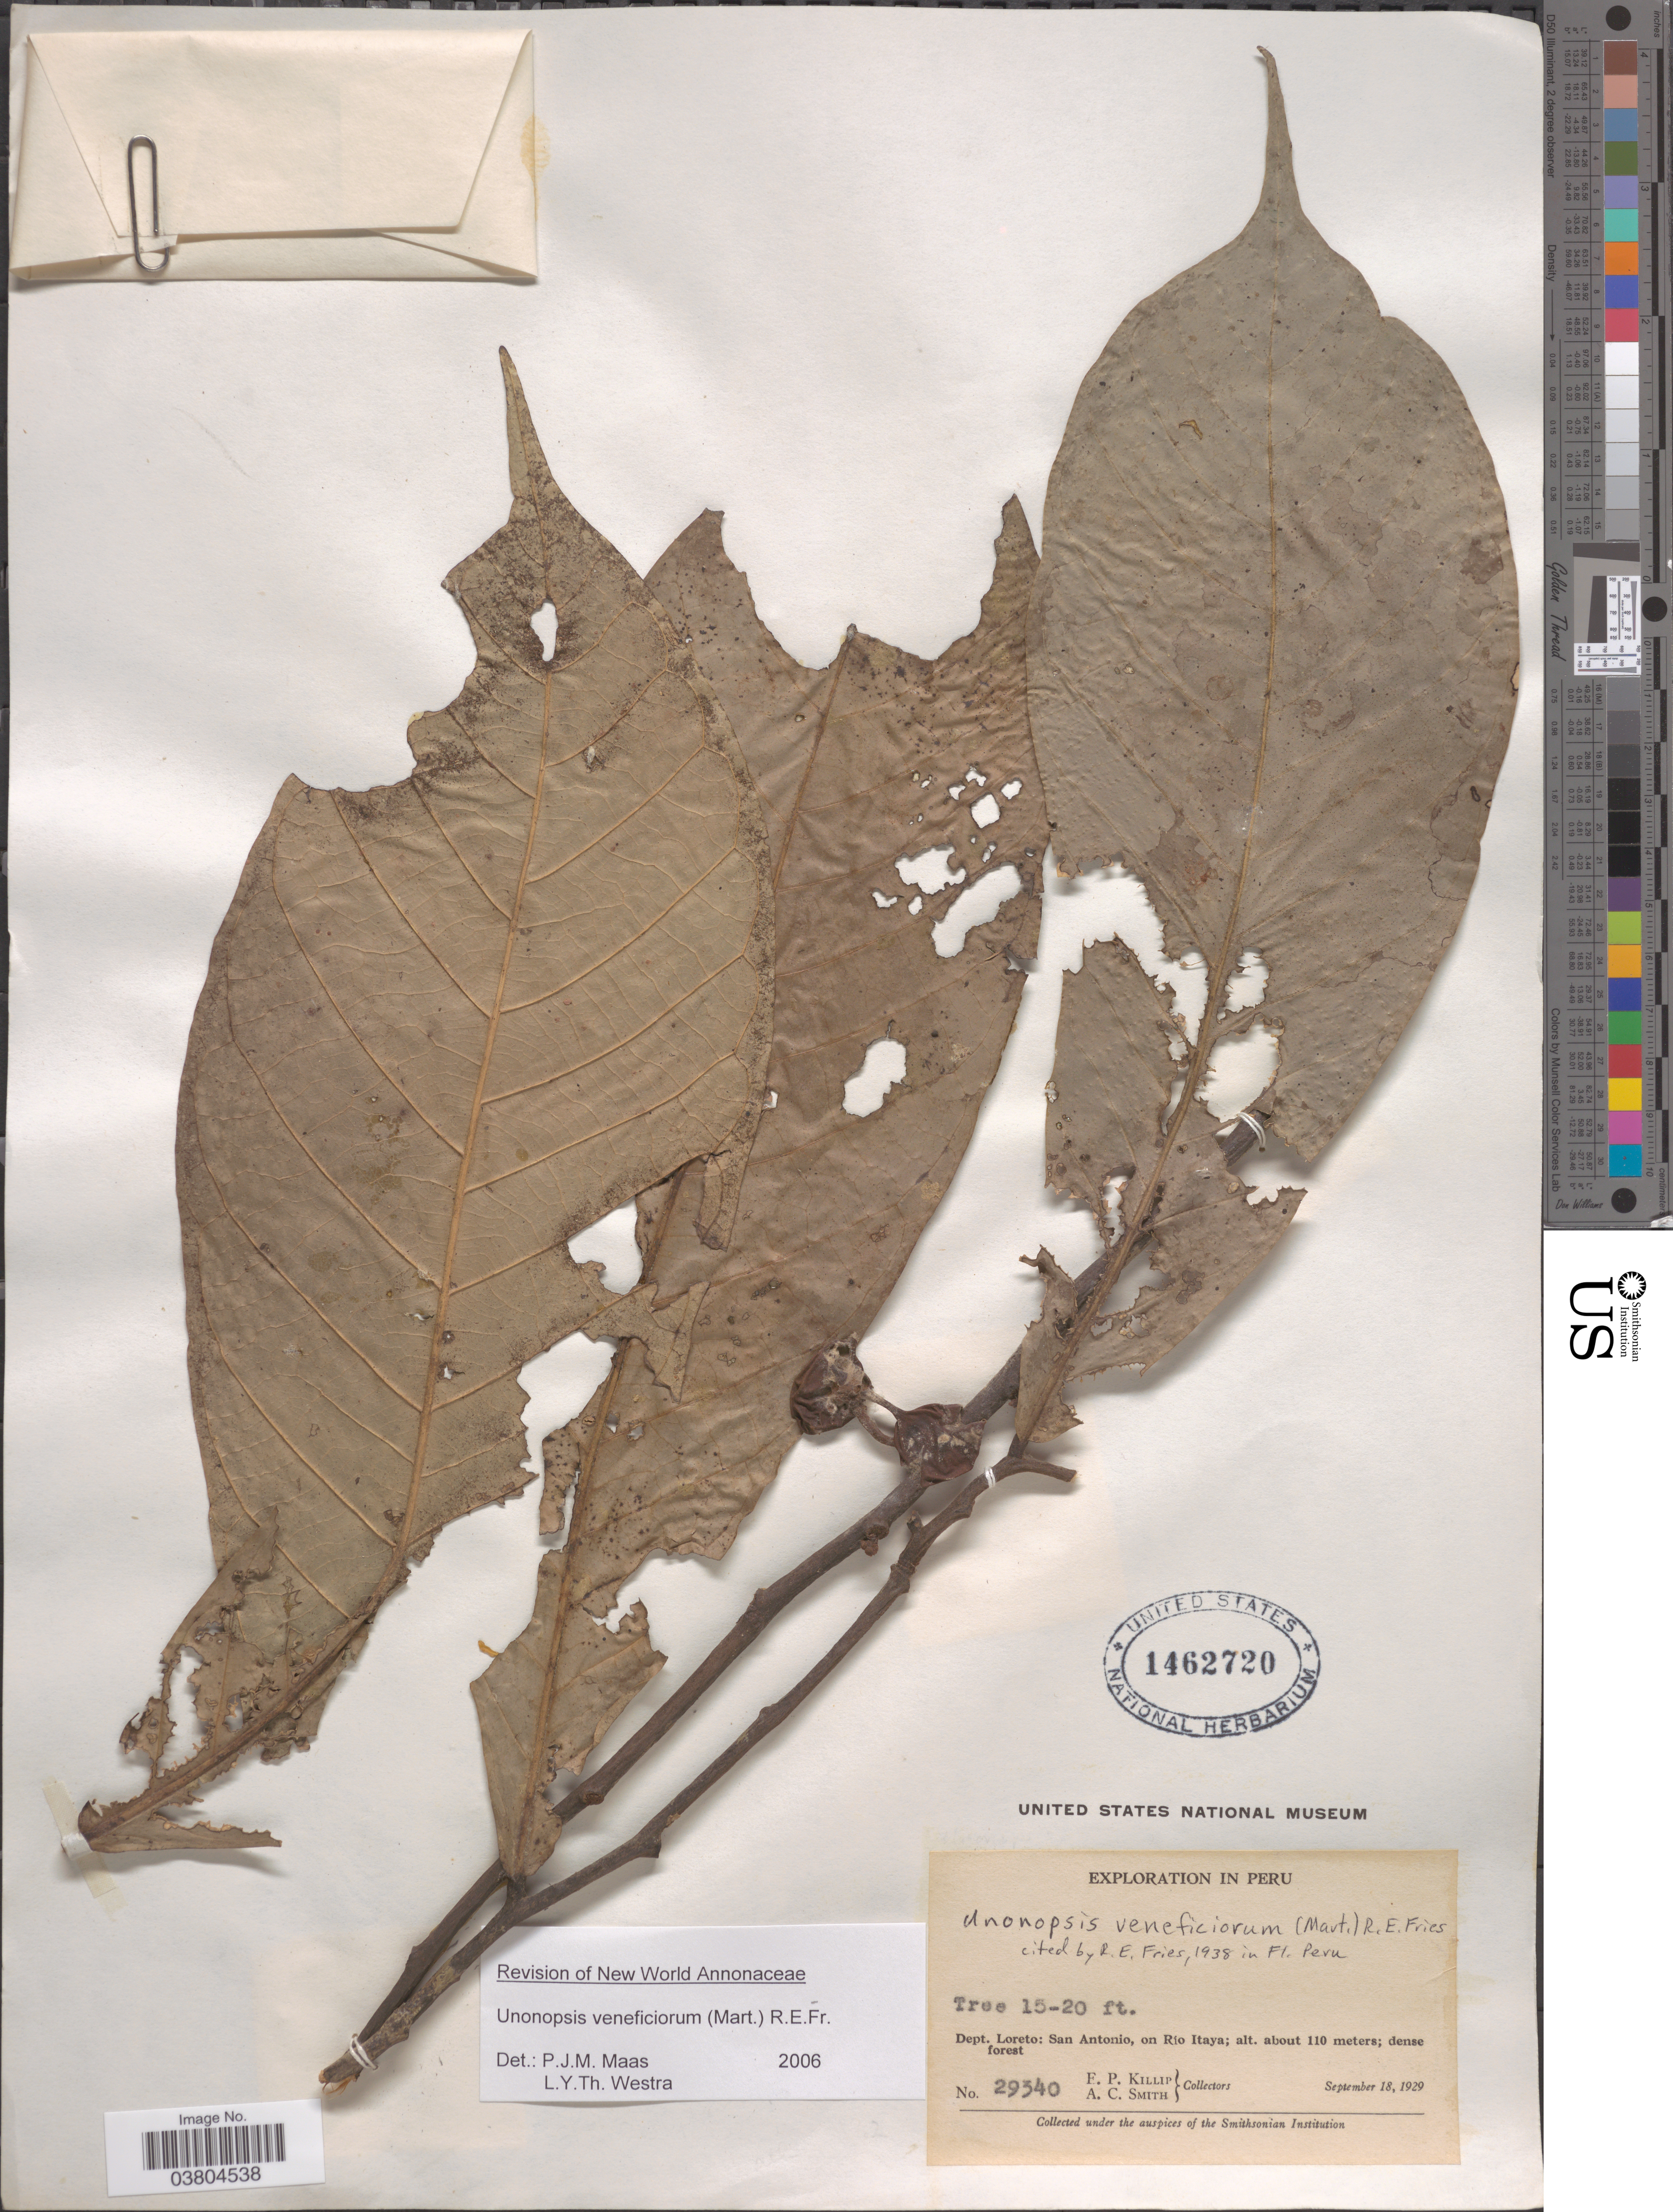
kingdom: Plantae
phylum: Tracheophyta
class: Magnoliopsida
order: Magnoliales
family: Annonaceae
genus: Unonopsis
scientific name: Unonopsis veneficiorum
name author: (Mart.) R.E. Fr.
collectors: E. P. Killip & A. C. Smith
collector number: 29340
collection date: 1929-09-18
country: Peru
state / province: Loreto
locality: Dept. Loreto: San Antonio, on Río Itaya.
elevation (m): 110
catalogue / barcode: US 1462720